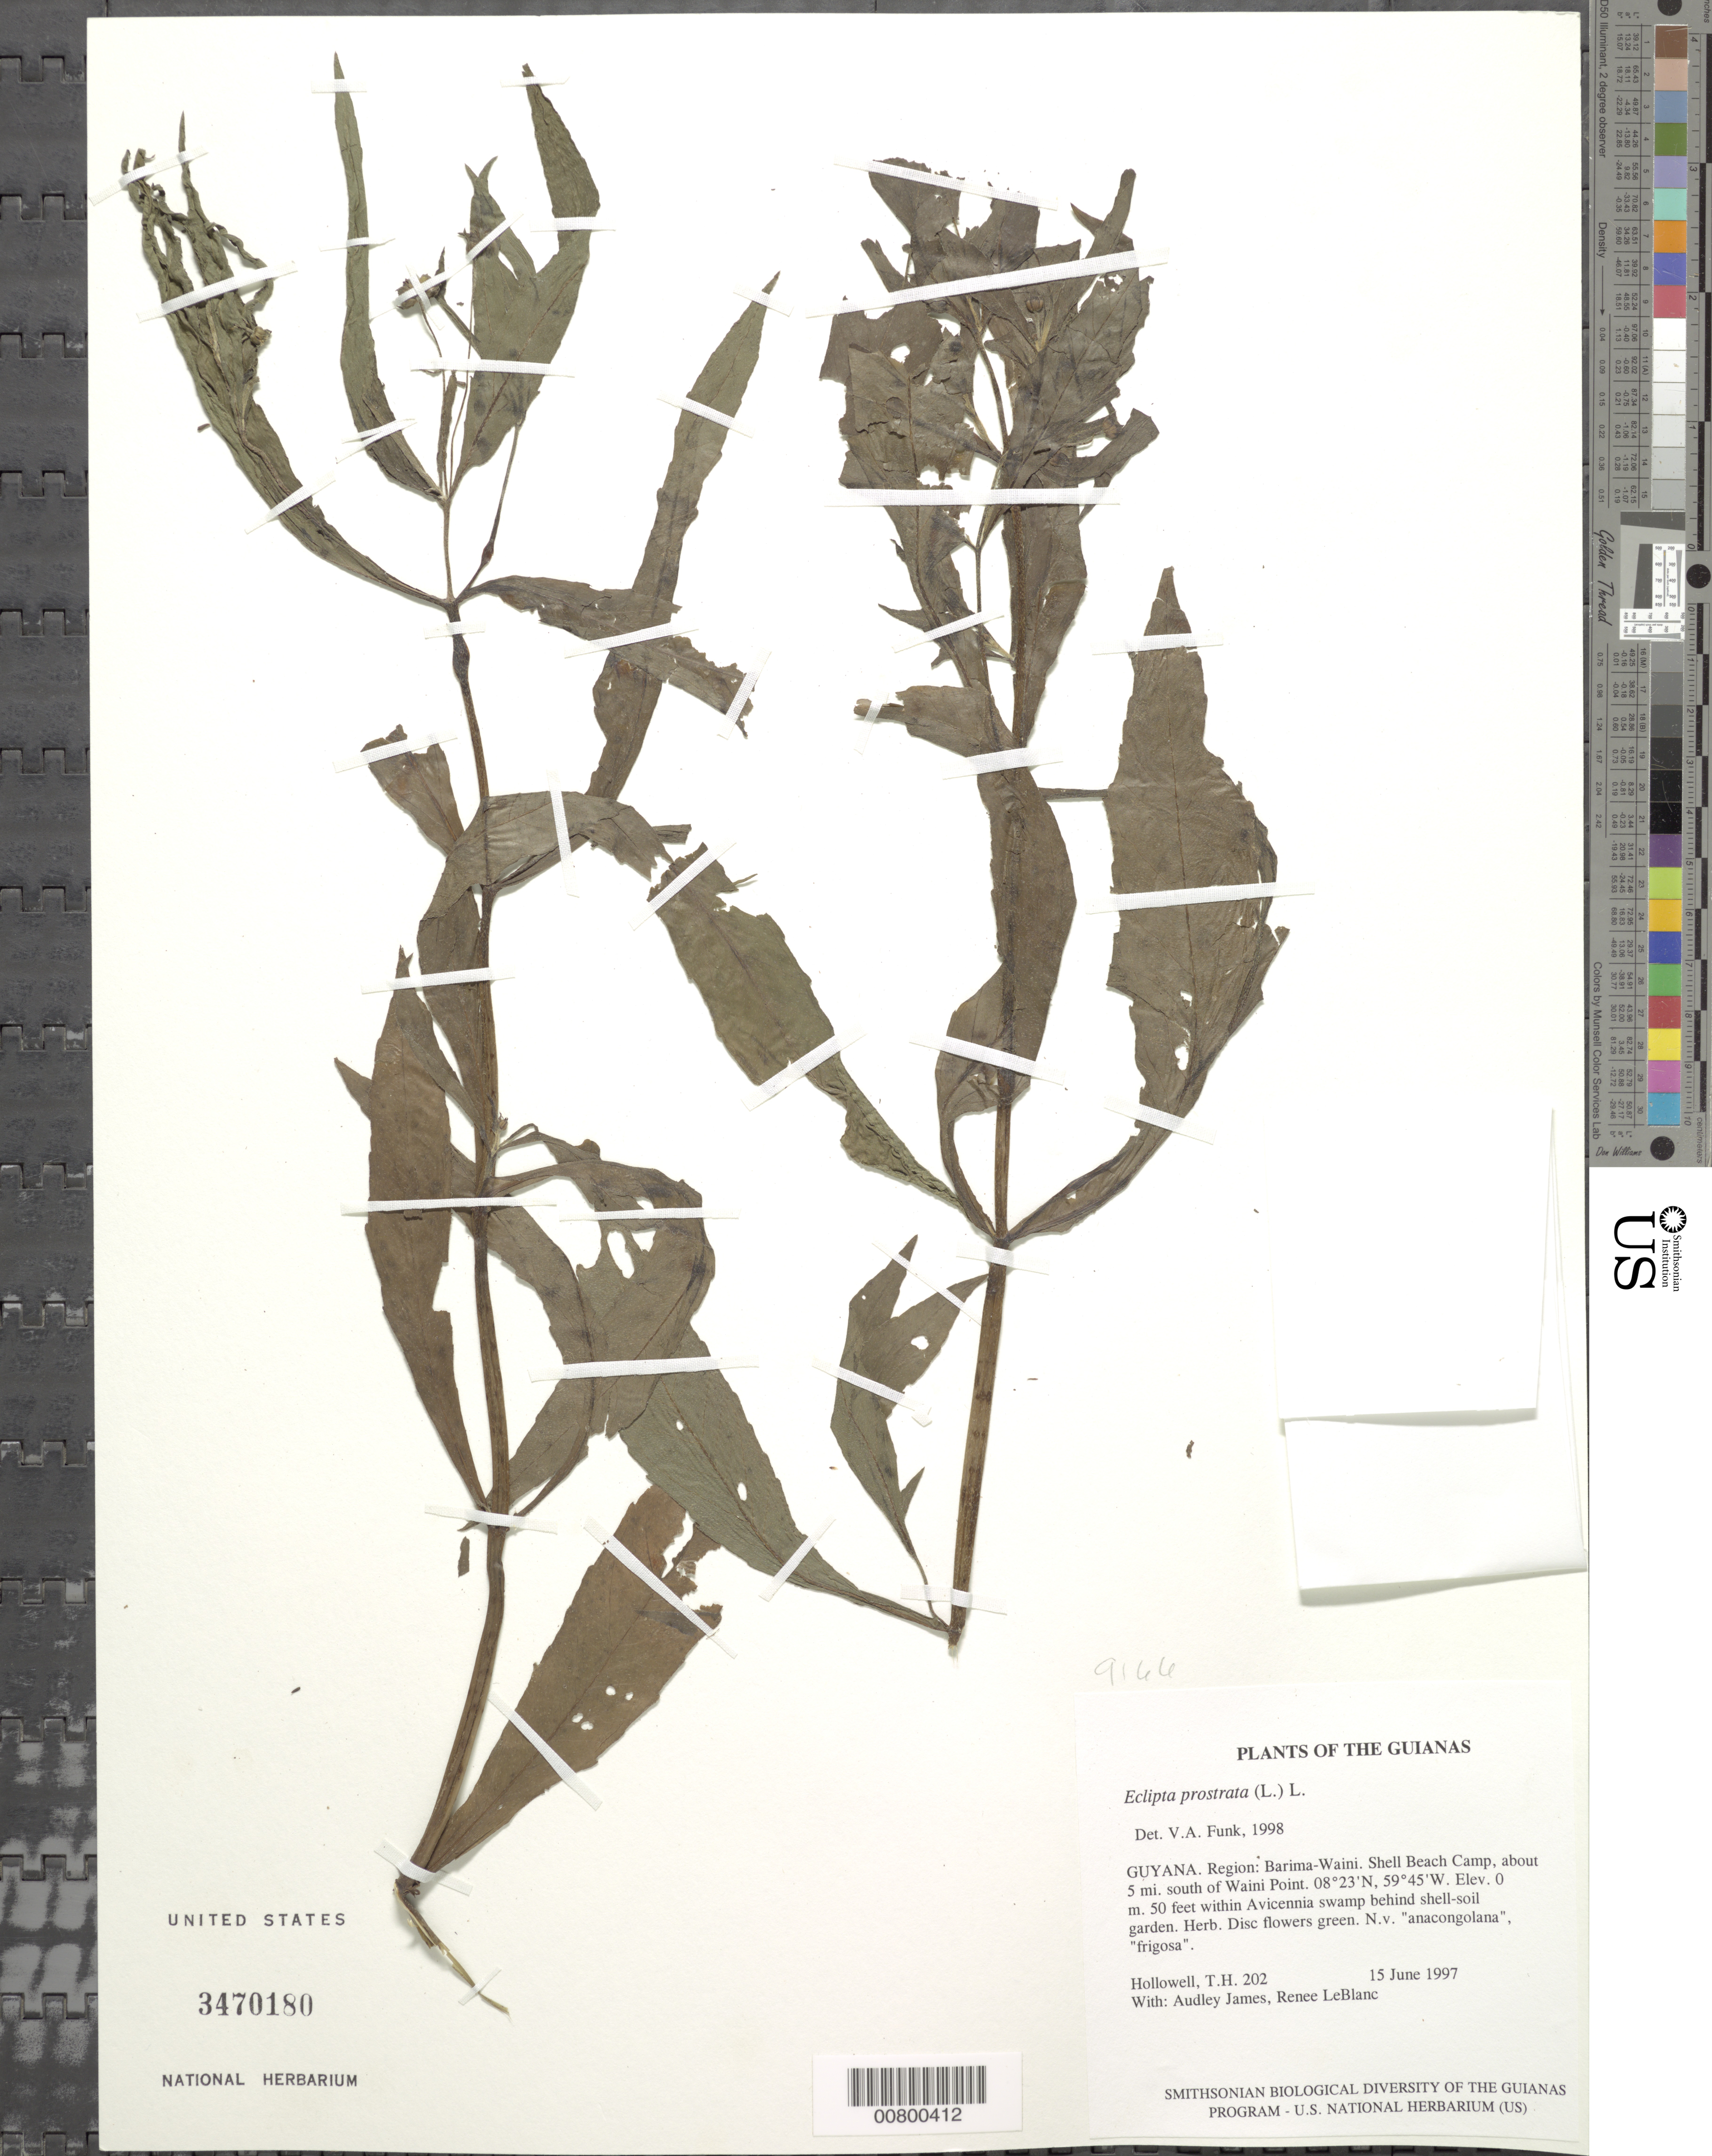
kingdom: Plantae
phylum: Tracheophyta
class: Magnoliopsida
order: Asterales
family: Asteraceae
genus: Eclipta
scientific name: Eclipta prostrata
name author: (L.) L.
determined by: Funk, Vicki A., (BOT), Smithsonian Institution - National Museum of Natural History (UNITED STATES)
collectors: T. Hollowell, A. James & R. LeBlanc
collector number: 202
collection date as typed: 15 June 1997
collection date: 1997-06-15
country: Guyana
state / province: Barima-Waini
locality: Shell Beach Camp, about 5 mi. south of Waini Point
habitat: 50 feet within Avicennia swamp behind shell-soil garden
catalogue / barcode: US 3470180